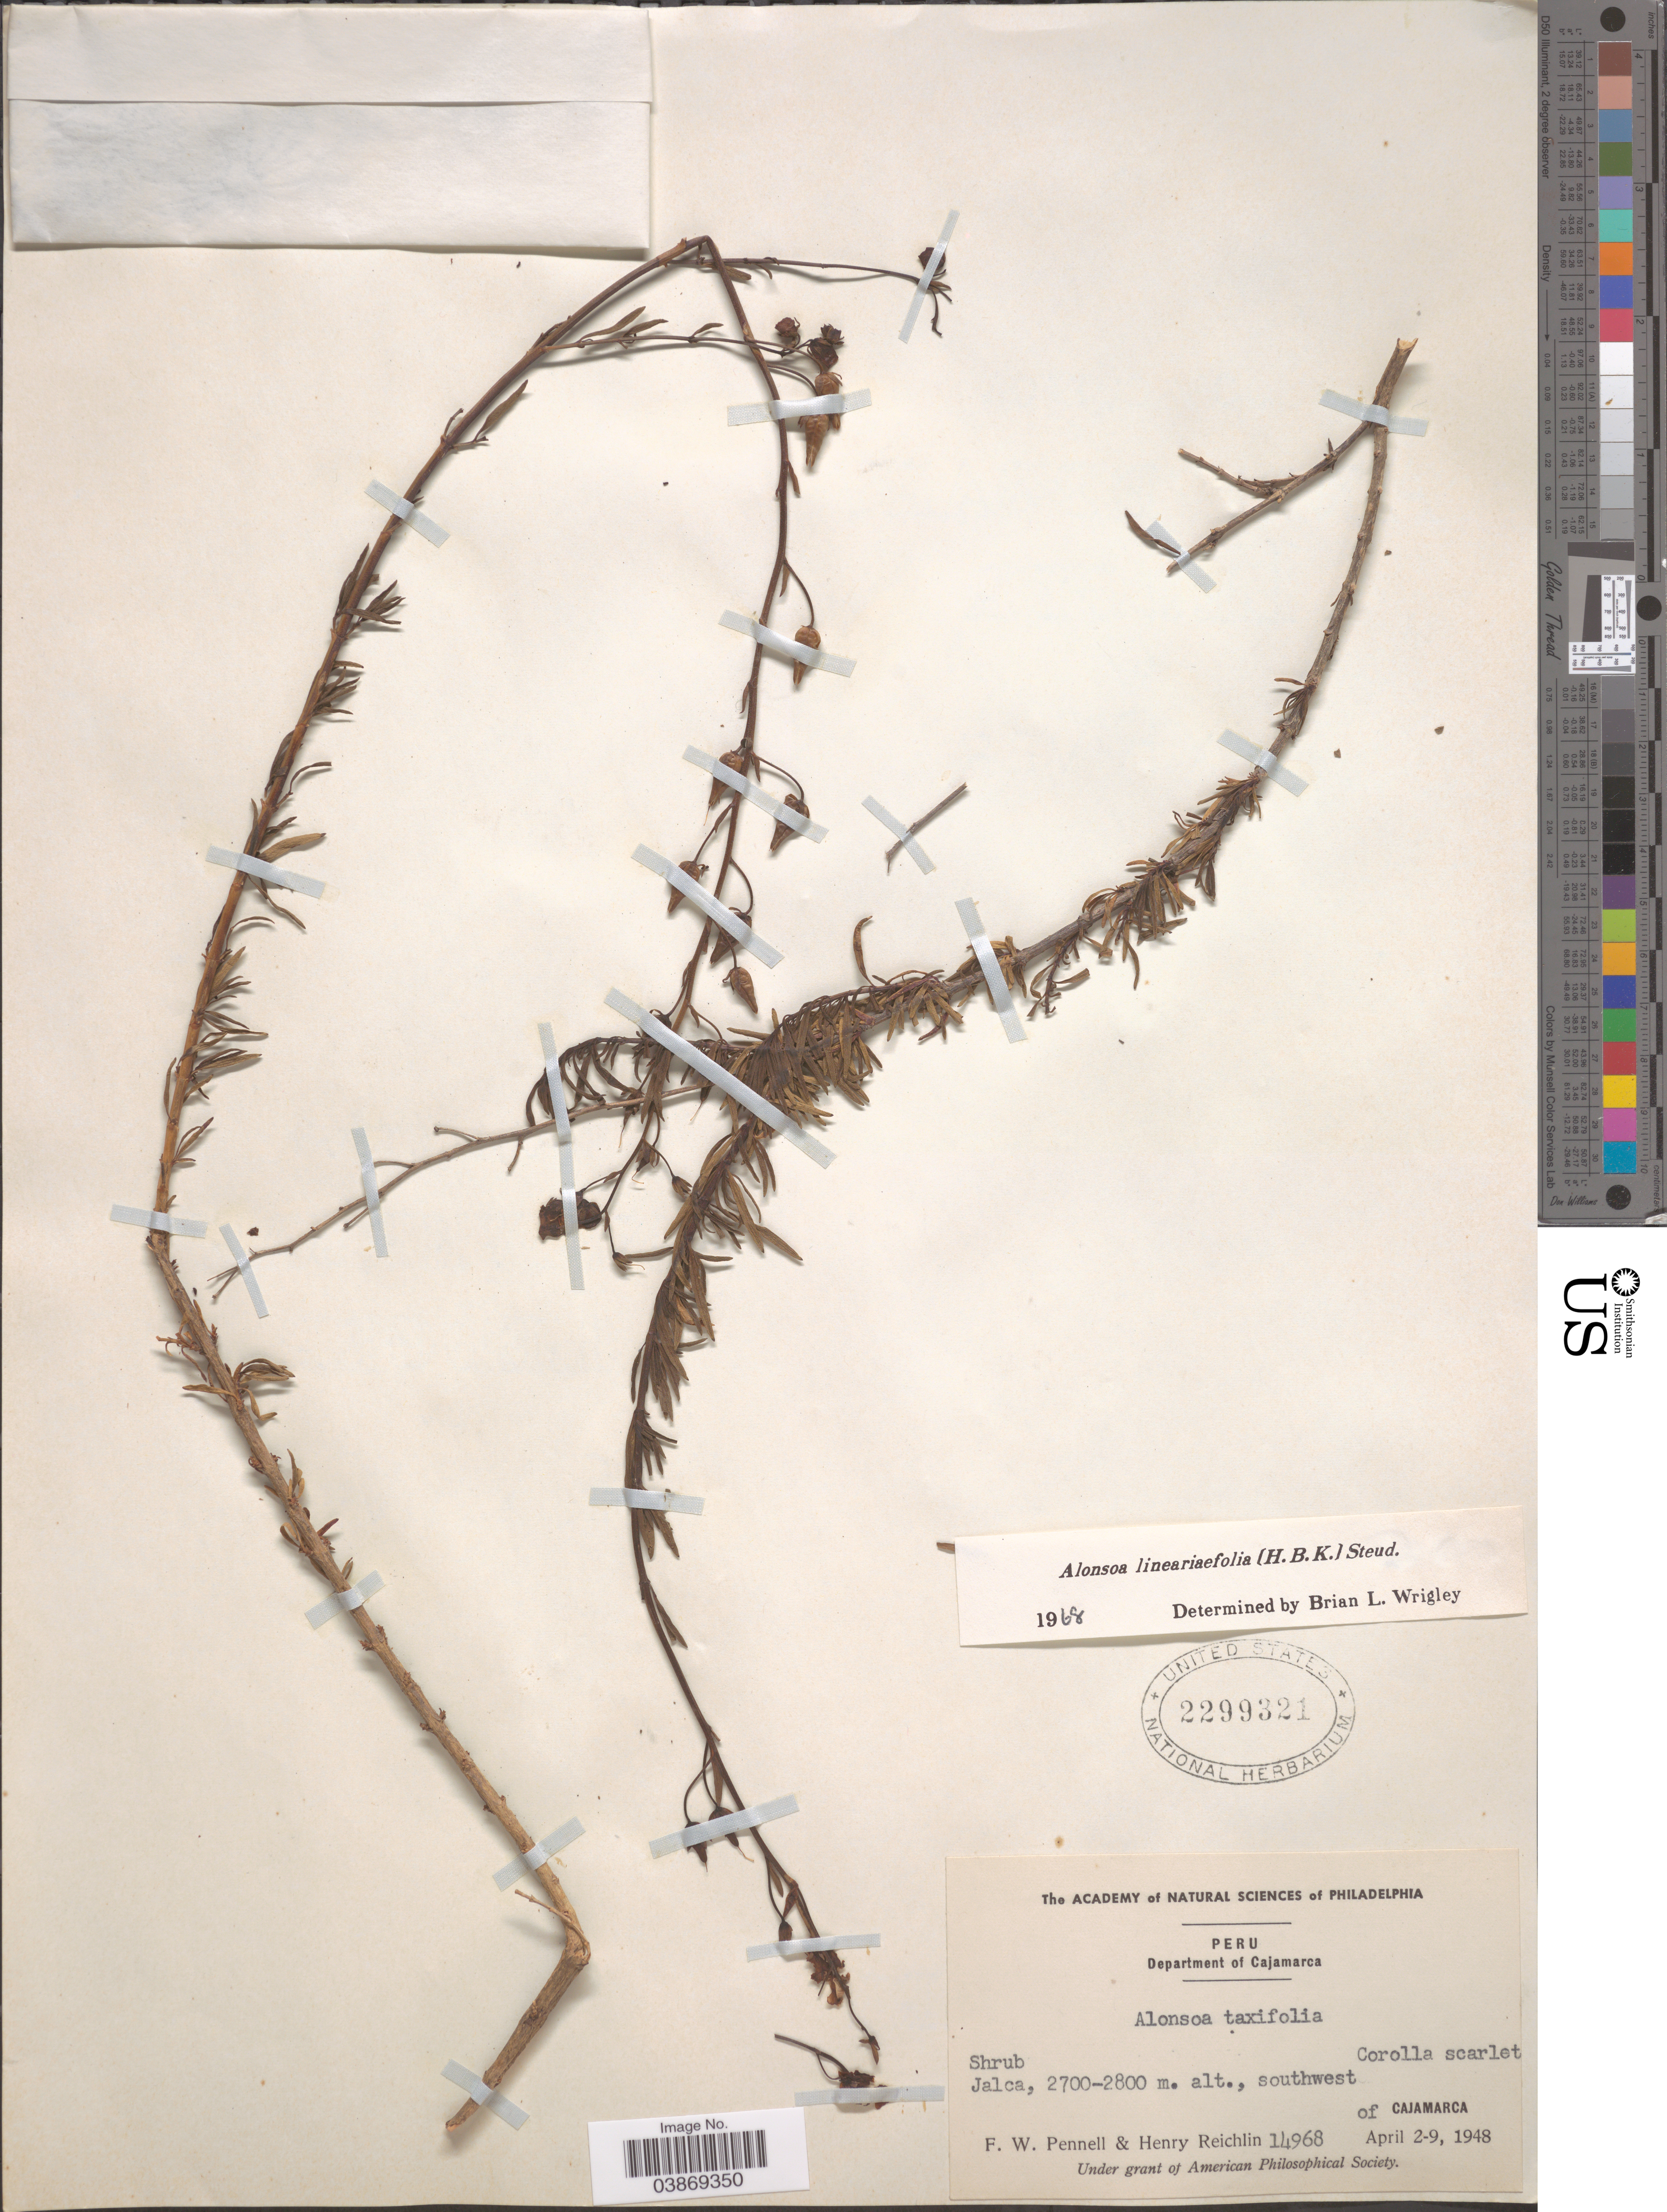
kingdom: Plantae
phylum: Tracheophyta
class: Magnoliopsida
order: Lamiales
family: Scrophulariaceae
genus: Alonsoa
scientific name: Alonsoa linearifolia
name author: Steud.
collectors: F. W. Pennell & H. Reichlin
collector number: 14968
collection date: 1948-04-02/1948-04-09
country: Peru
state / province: Cajamarca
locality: Department of Cajamarca. Jalca, southwest of Cajamarca.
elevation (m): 2700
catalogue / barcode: US 2299321